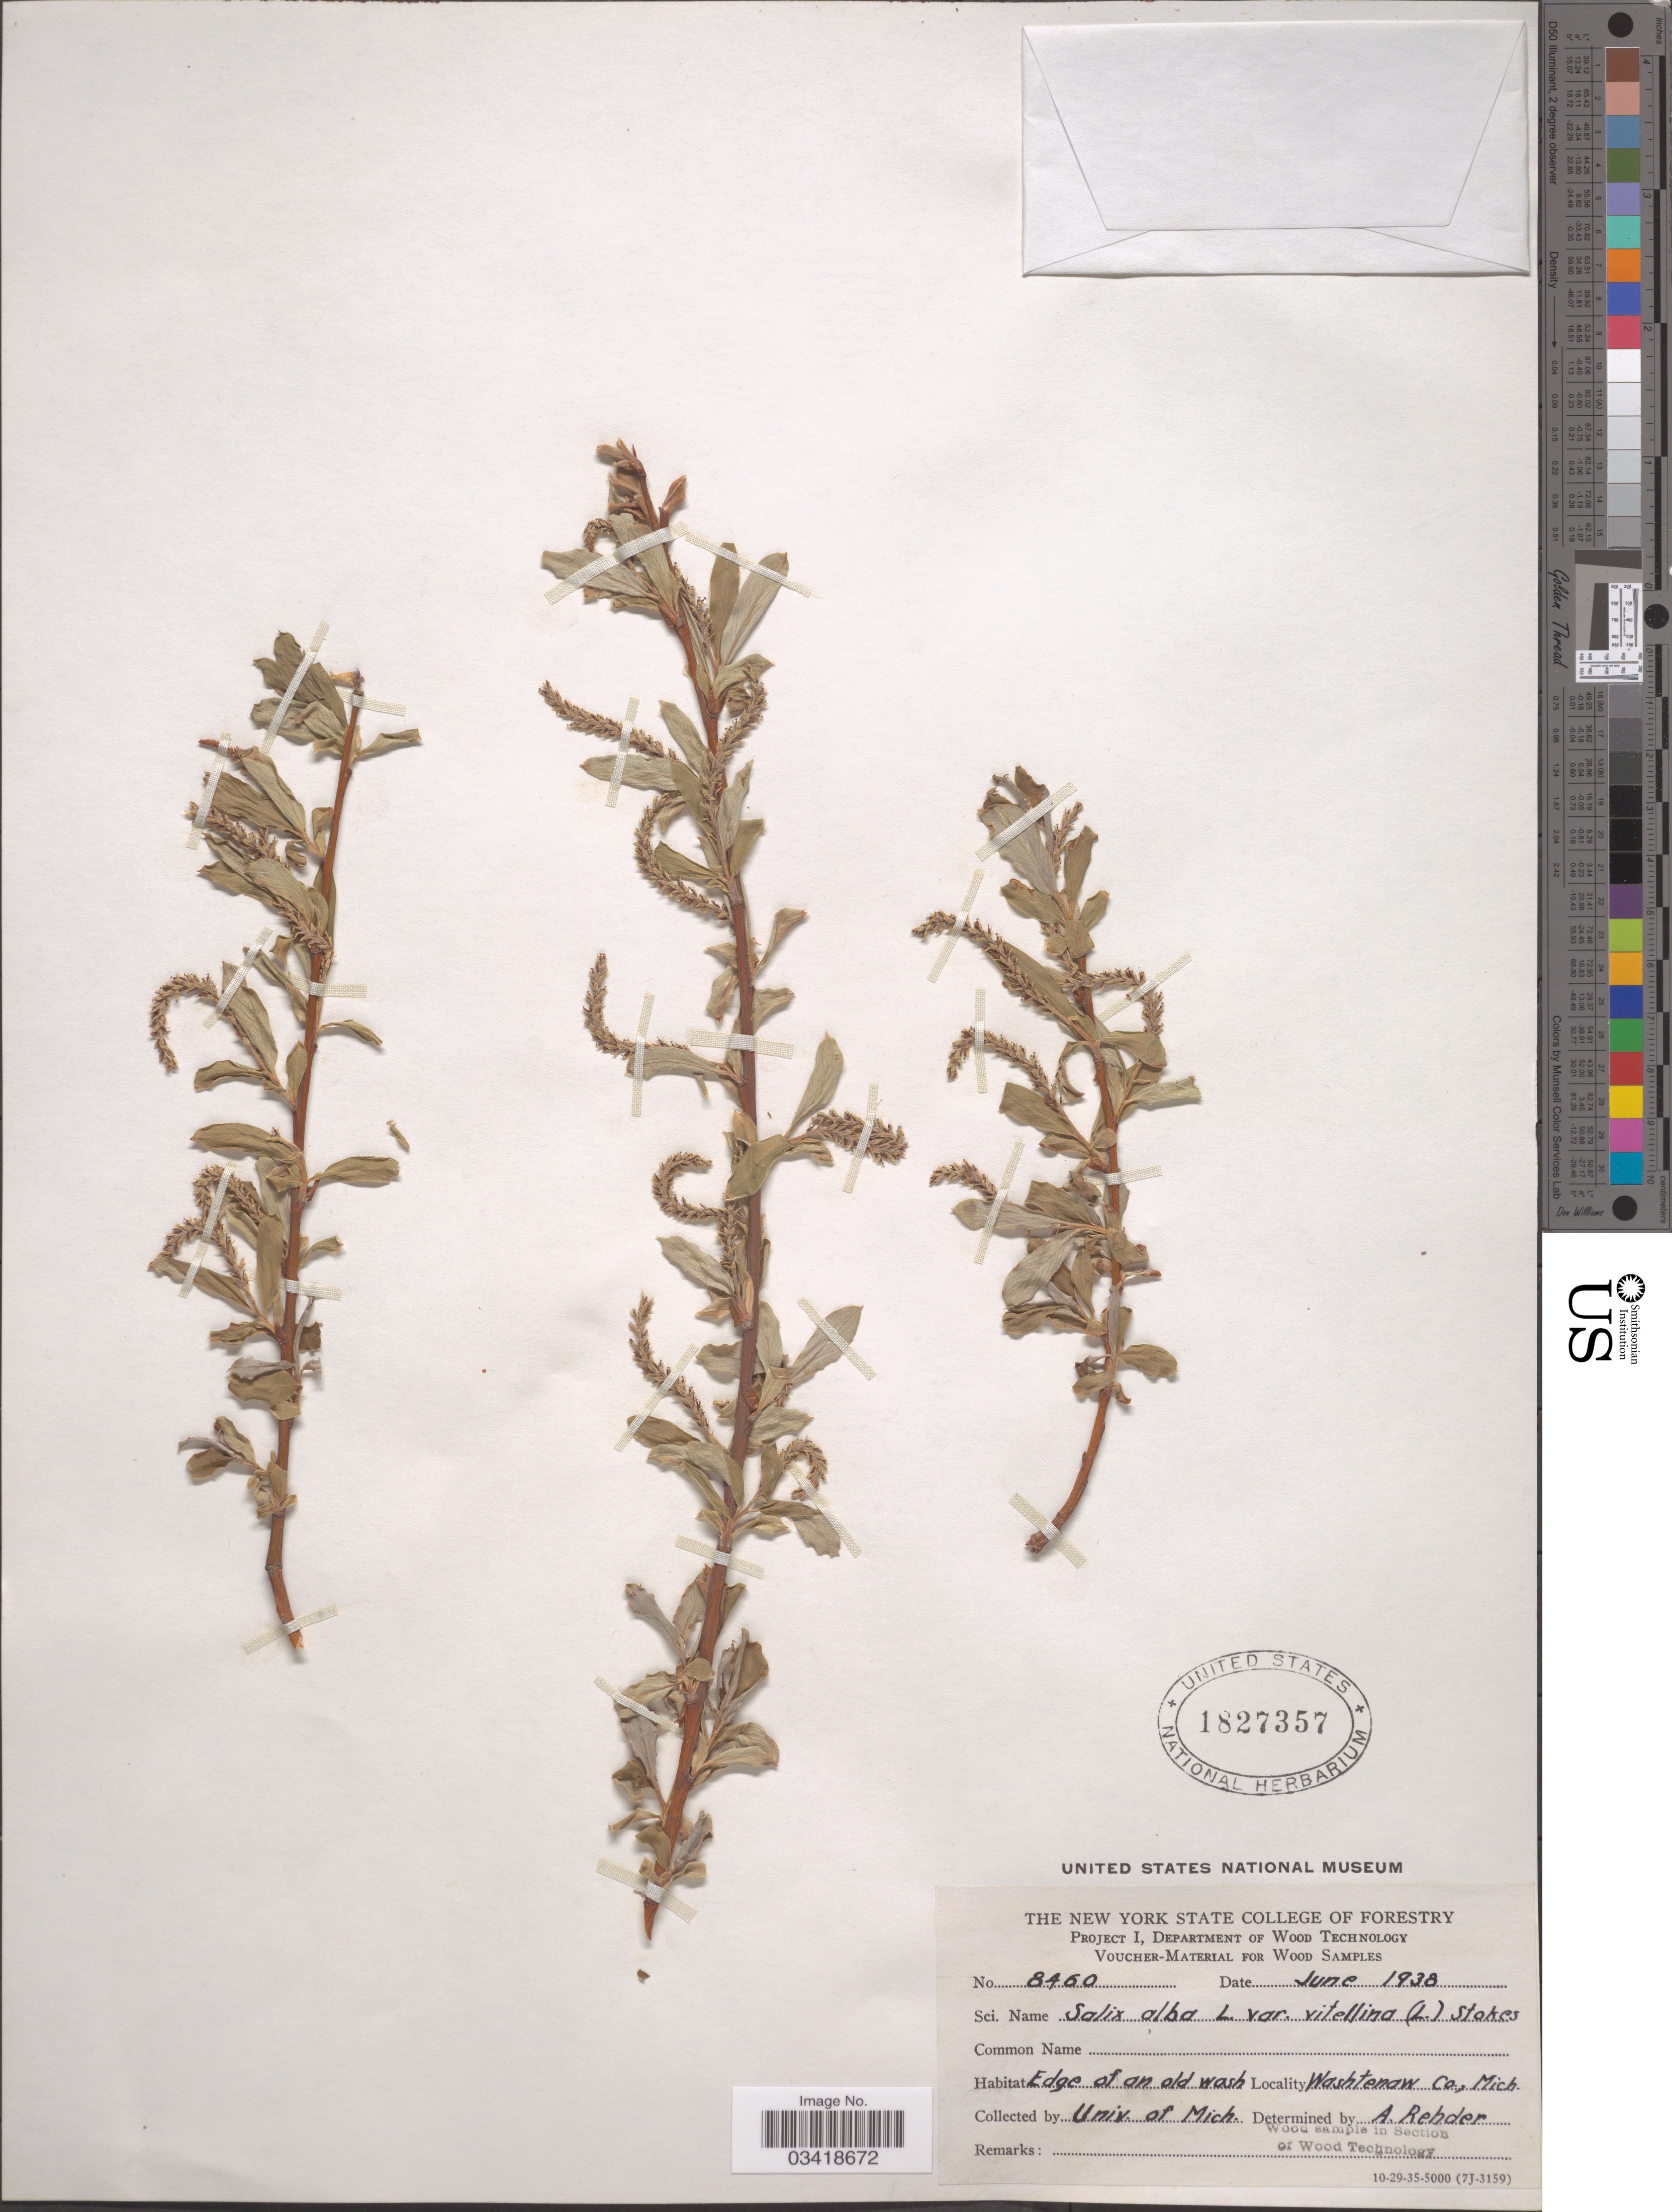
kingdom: Plantae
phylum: Tracheophyta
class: Magnoliopsida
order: Malpighiales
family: Salicaceae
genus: Salix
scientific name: Salix alba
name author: L.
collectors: University of Michigan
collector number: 8460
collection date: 1938-06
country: United States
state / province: Michigan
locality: Washtenaw Co.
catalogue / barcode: US 1827357